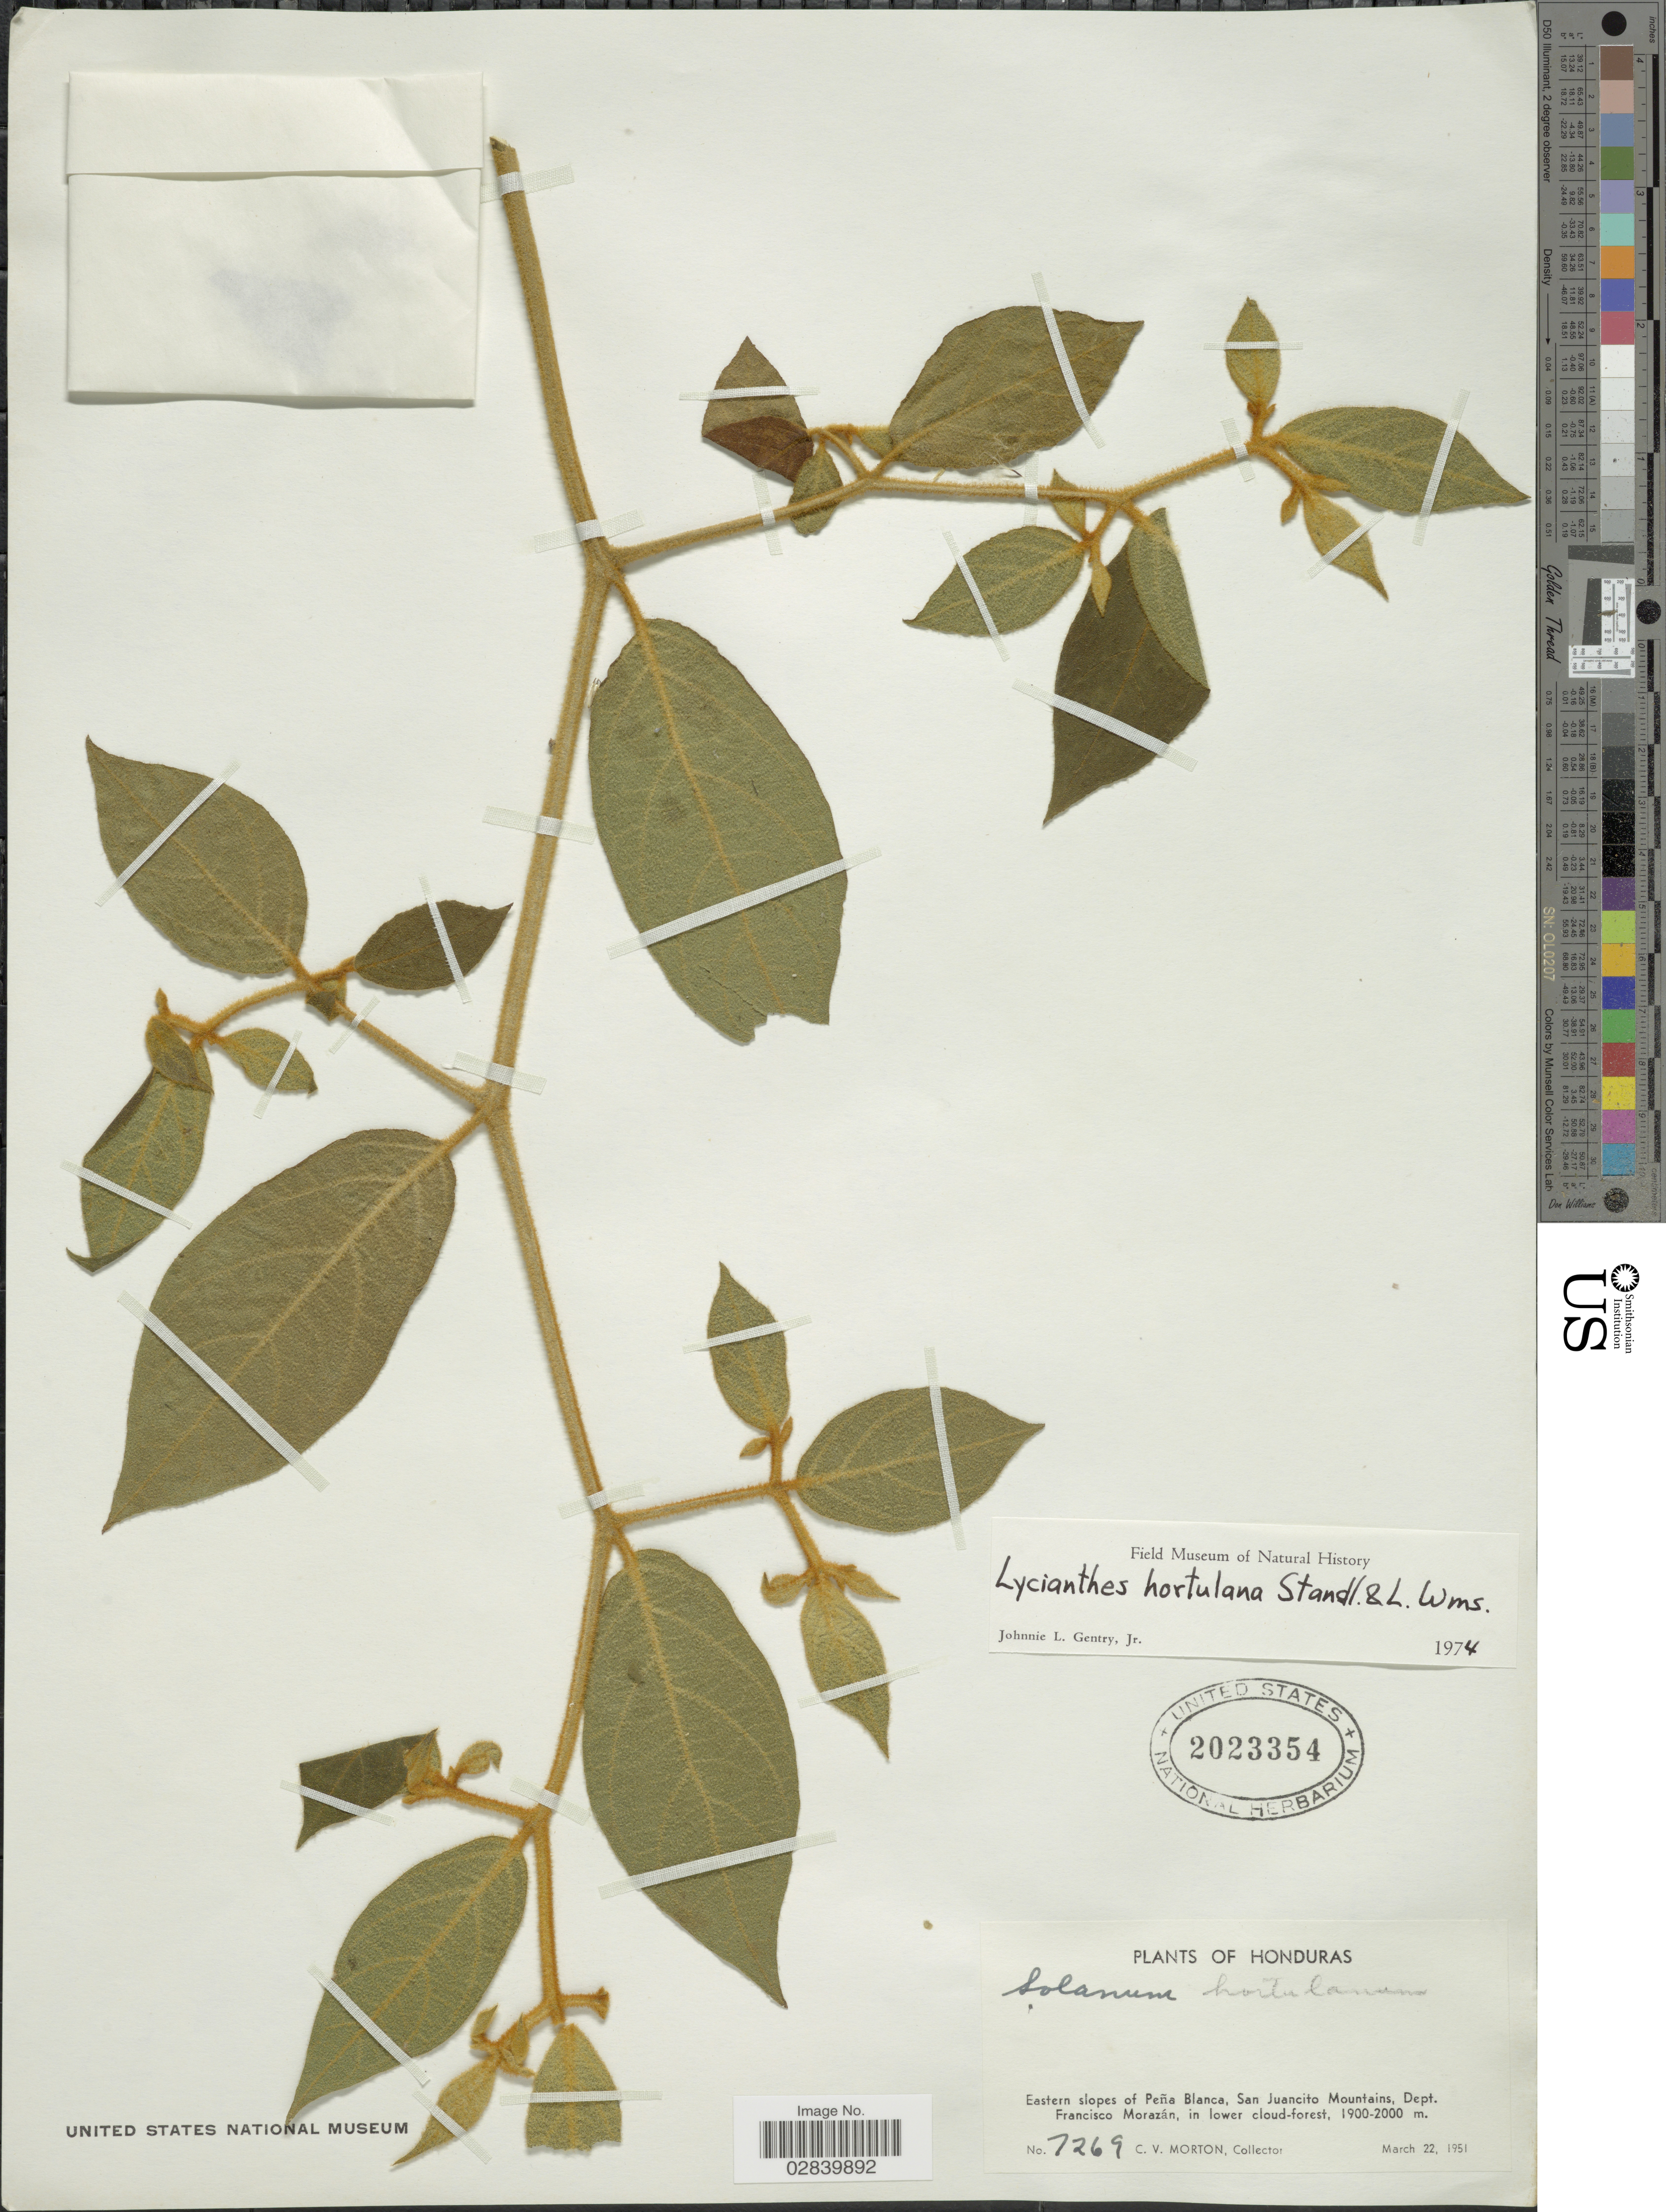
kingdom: Plantae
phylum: Tracheophyta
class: Magnoliopsida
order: Solanales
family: Solanaceae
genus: Lycianthes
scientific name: Lycianthes hortulana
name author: Standl. & L.O. Williams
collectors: C. V. Morton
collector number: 7269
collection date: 1951-03-22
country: Honduras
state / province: Fco. Morazán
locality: Eastern slopes of Peña Blanca, San Juancito Mountains, Dept. Francisco Morazán.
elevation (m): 1900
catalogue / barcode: US 2023354